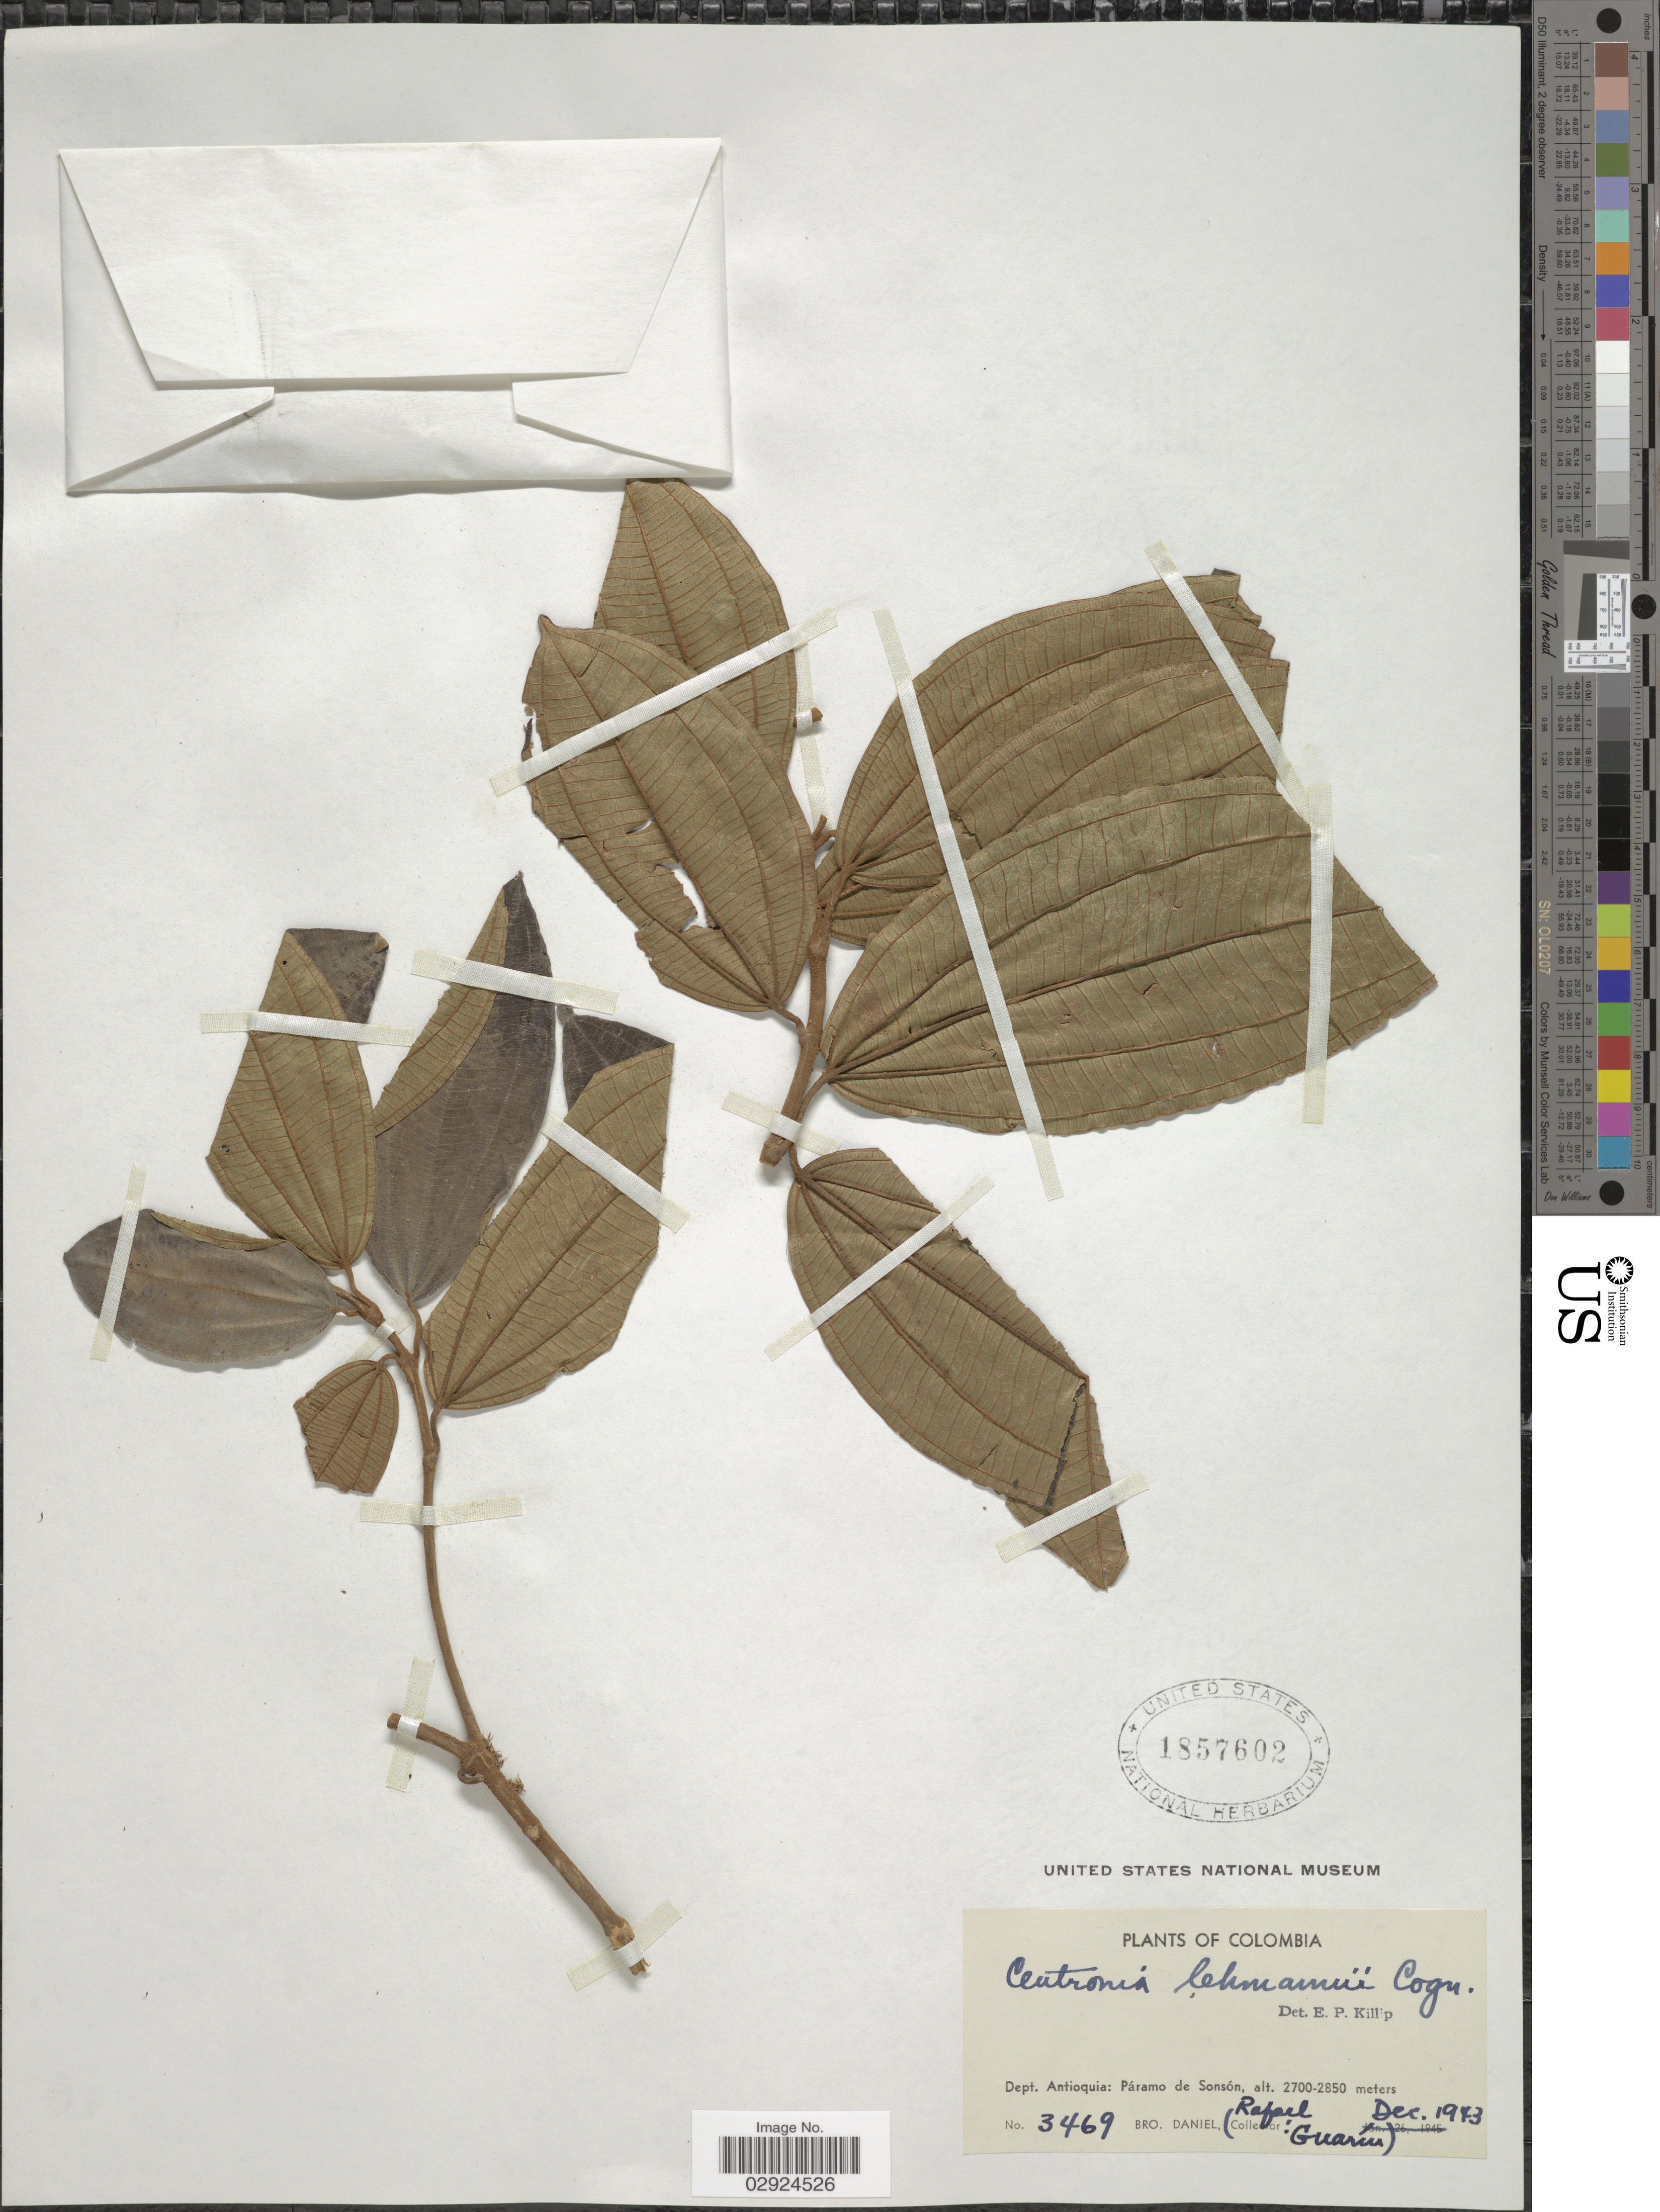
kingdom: Plantae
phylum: Tracheophyta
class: Magnoliopsida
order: Myrtales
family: Melastomataceae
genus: Centronia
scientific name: Centronia lehmannii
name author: Cogn.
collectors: Bro. Daniel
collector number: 3469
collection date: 1943-12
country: Colombia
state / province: Antioquia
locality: Dept. Antioquia: Páramo de Sonsón.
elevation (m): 2700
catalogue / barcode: US 1857602